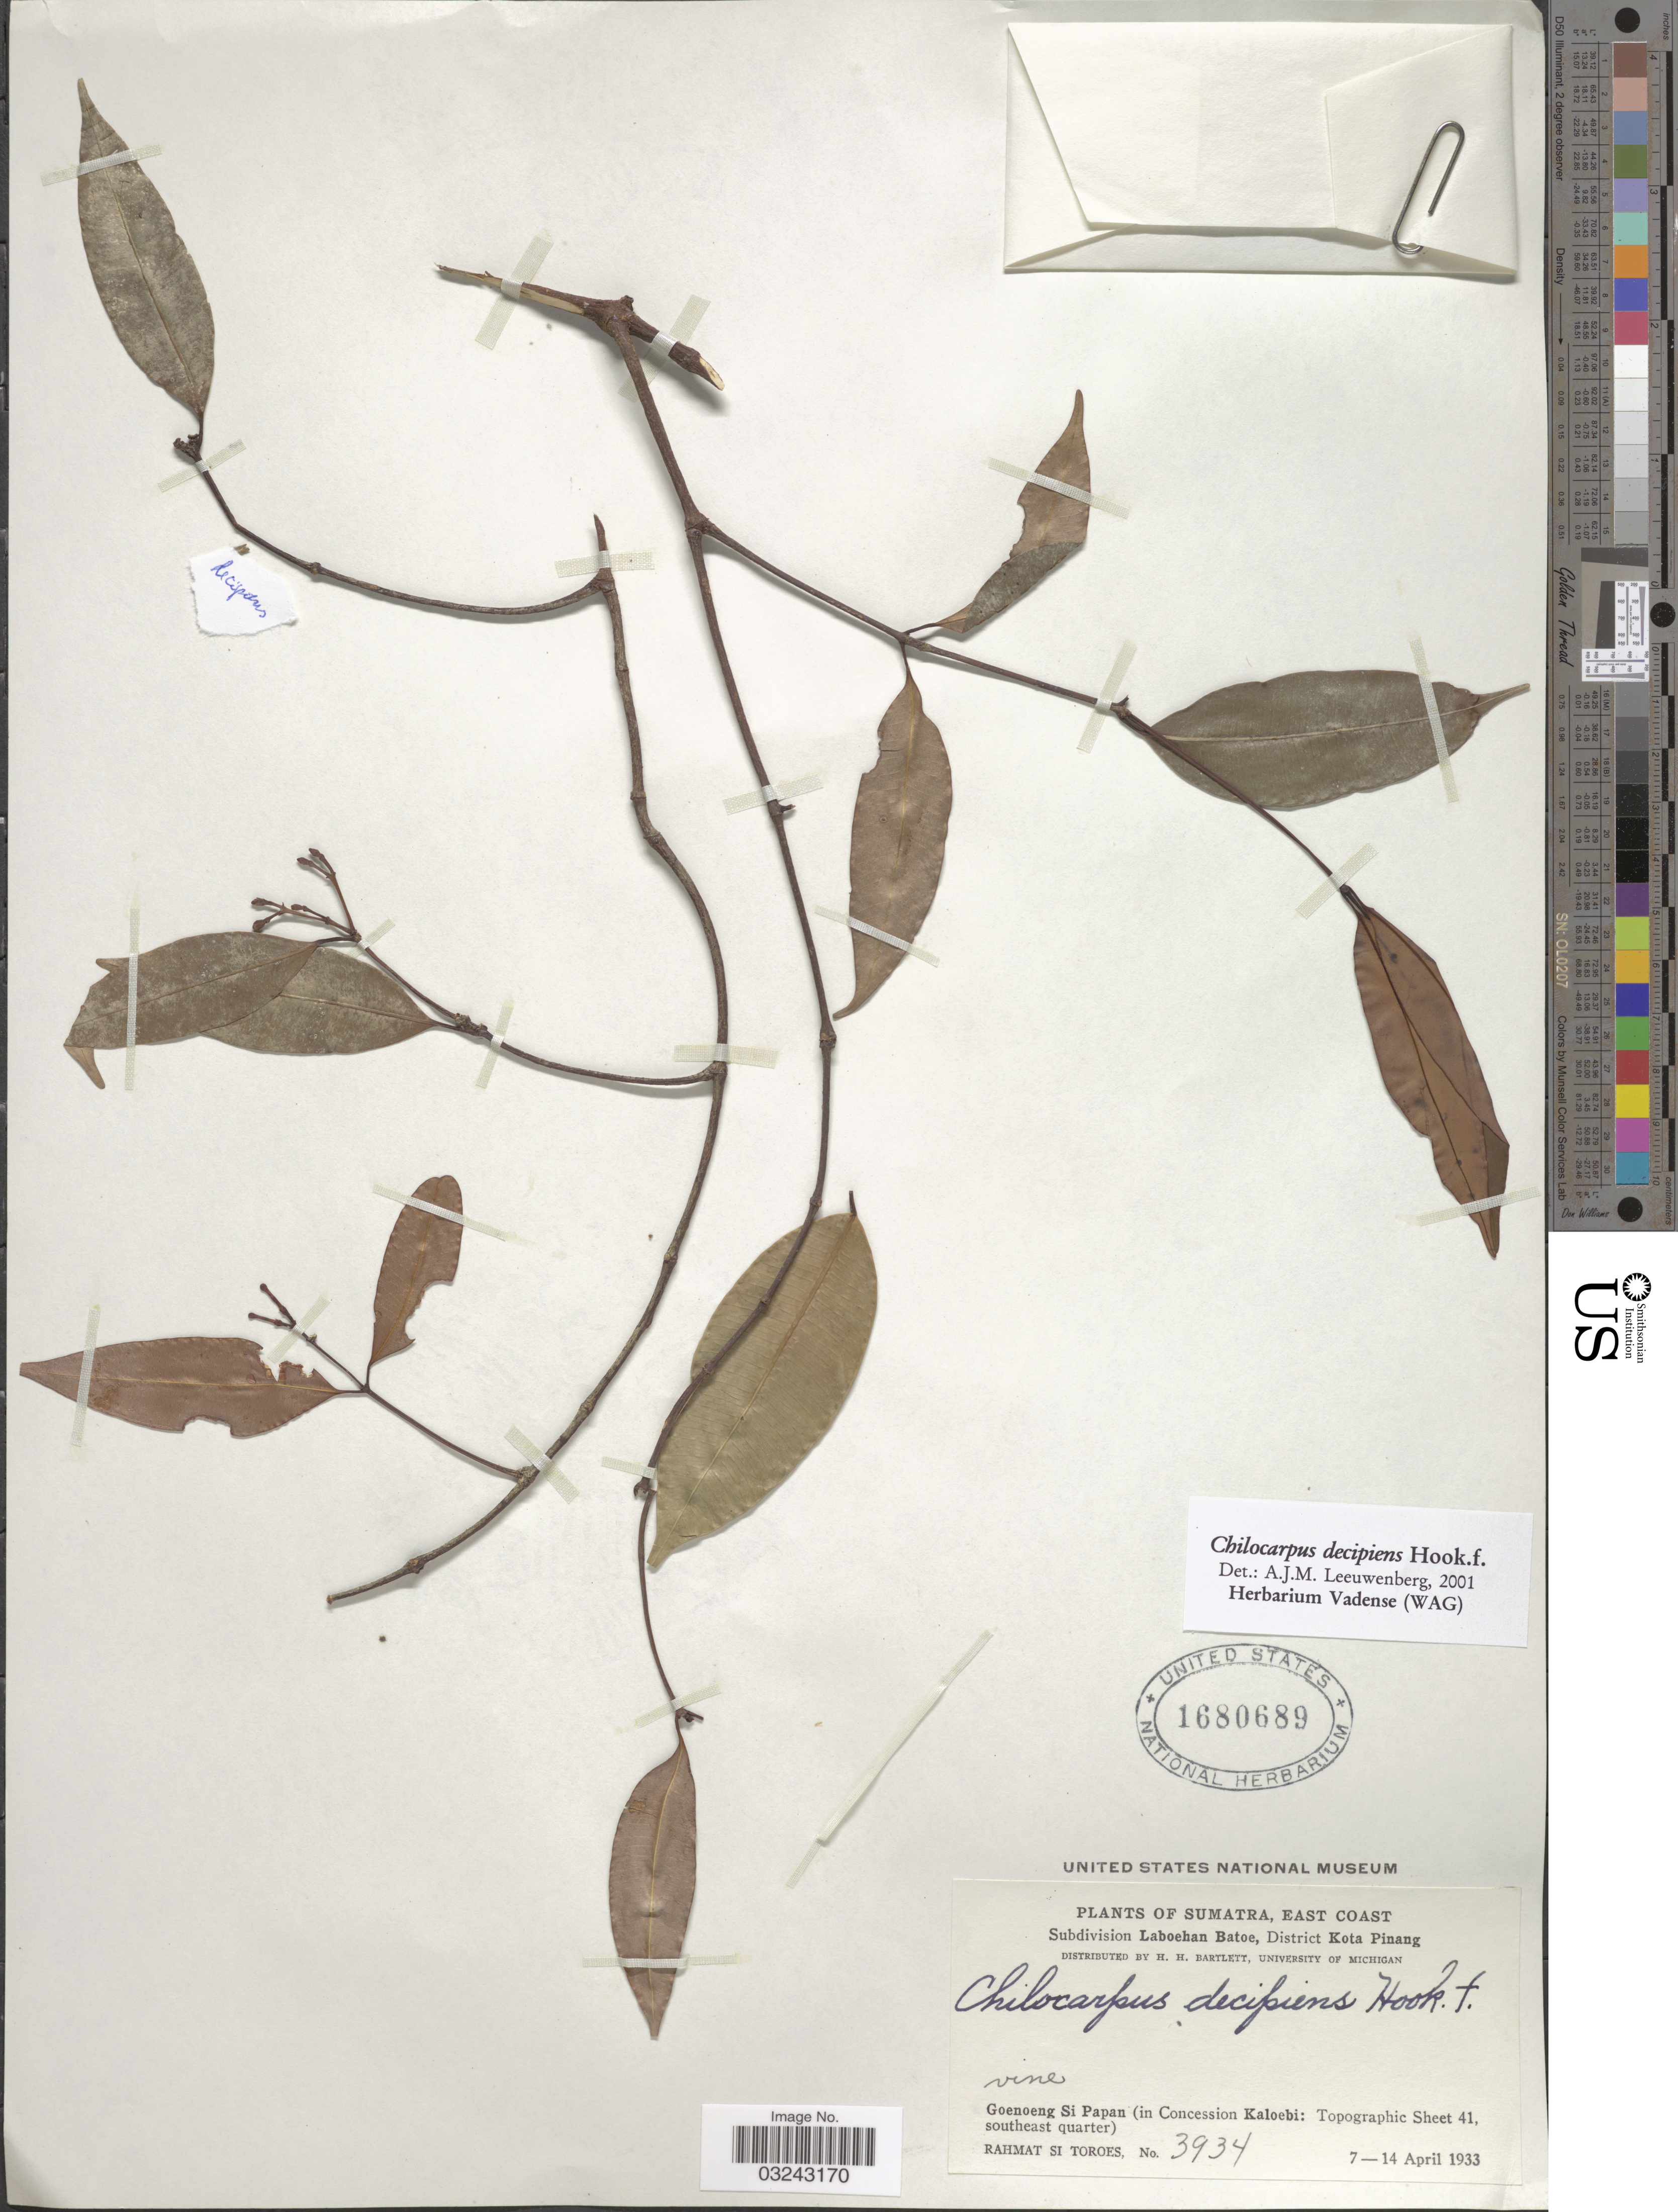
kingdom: Plantae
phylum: Tracheophyta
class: Magnoliopsida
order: Gentianales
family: Apocynaceae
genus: Chilocarpus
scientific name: Chilocarpus decipiens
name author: Hook. f.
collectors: Rahmat Si Boeea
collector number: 3934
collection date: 1933-04-07/1933-04-14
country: Indonesia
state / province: Sumatra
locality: East Coast, Subdivision Laboehan Batoe, District Kota Pinang, Goenoeng Si Papan (in Concession Kaloebi: Topographic Sheet 41, southeast quarter).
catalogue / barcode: US 1680689